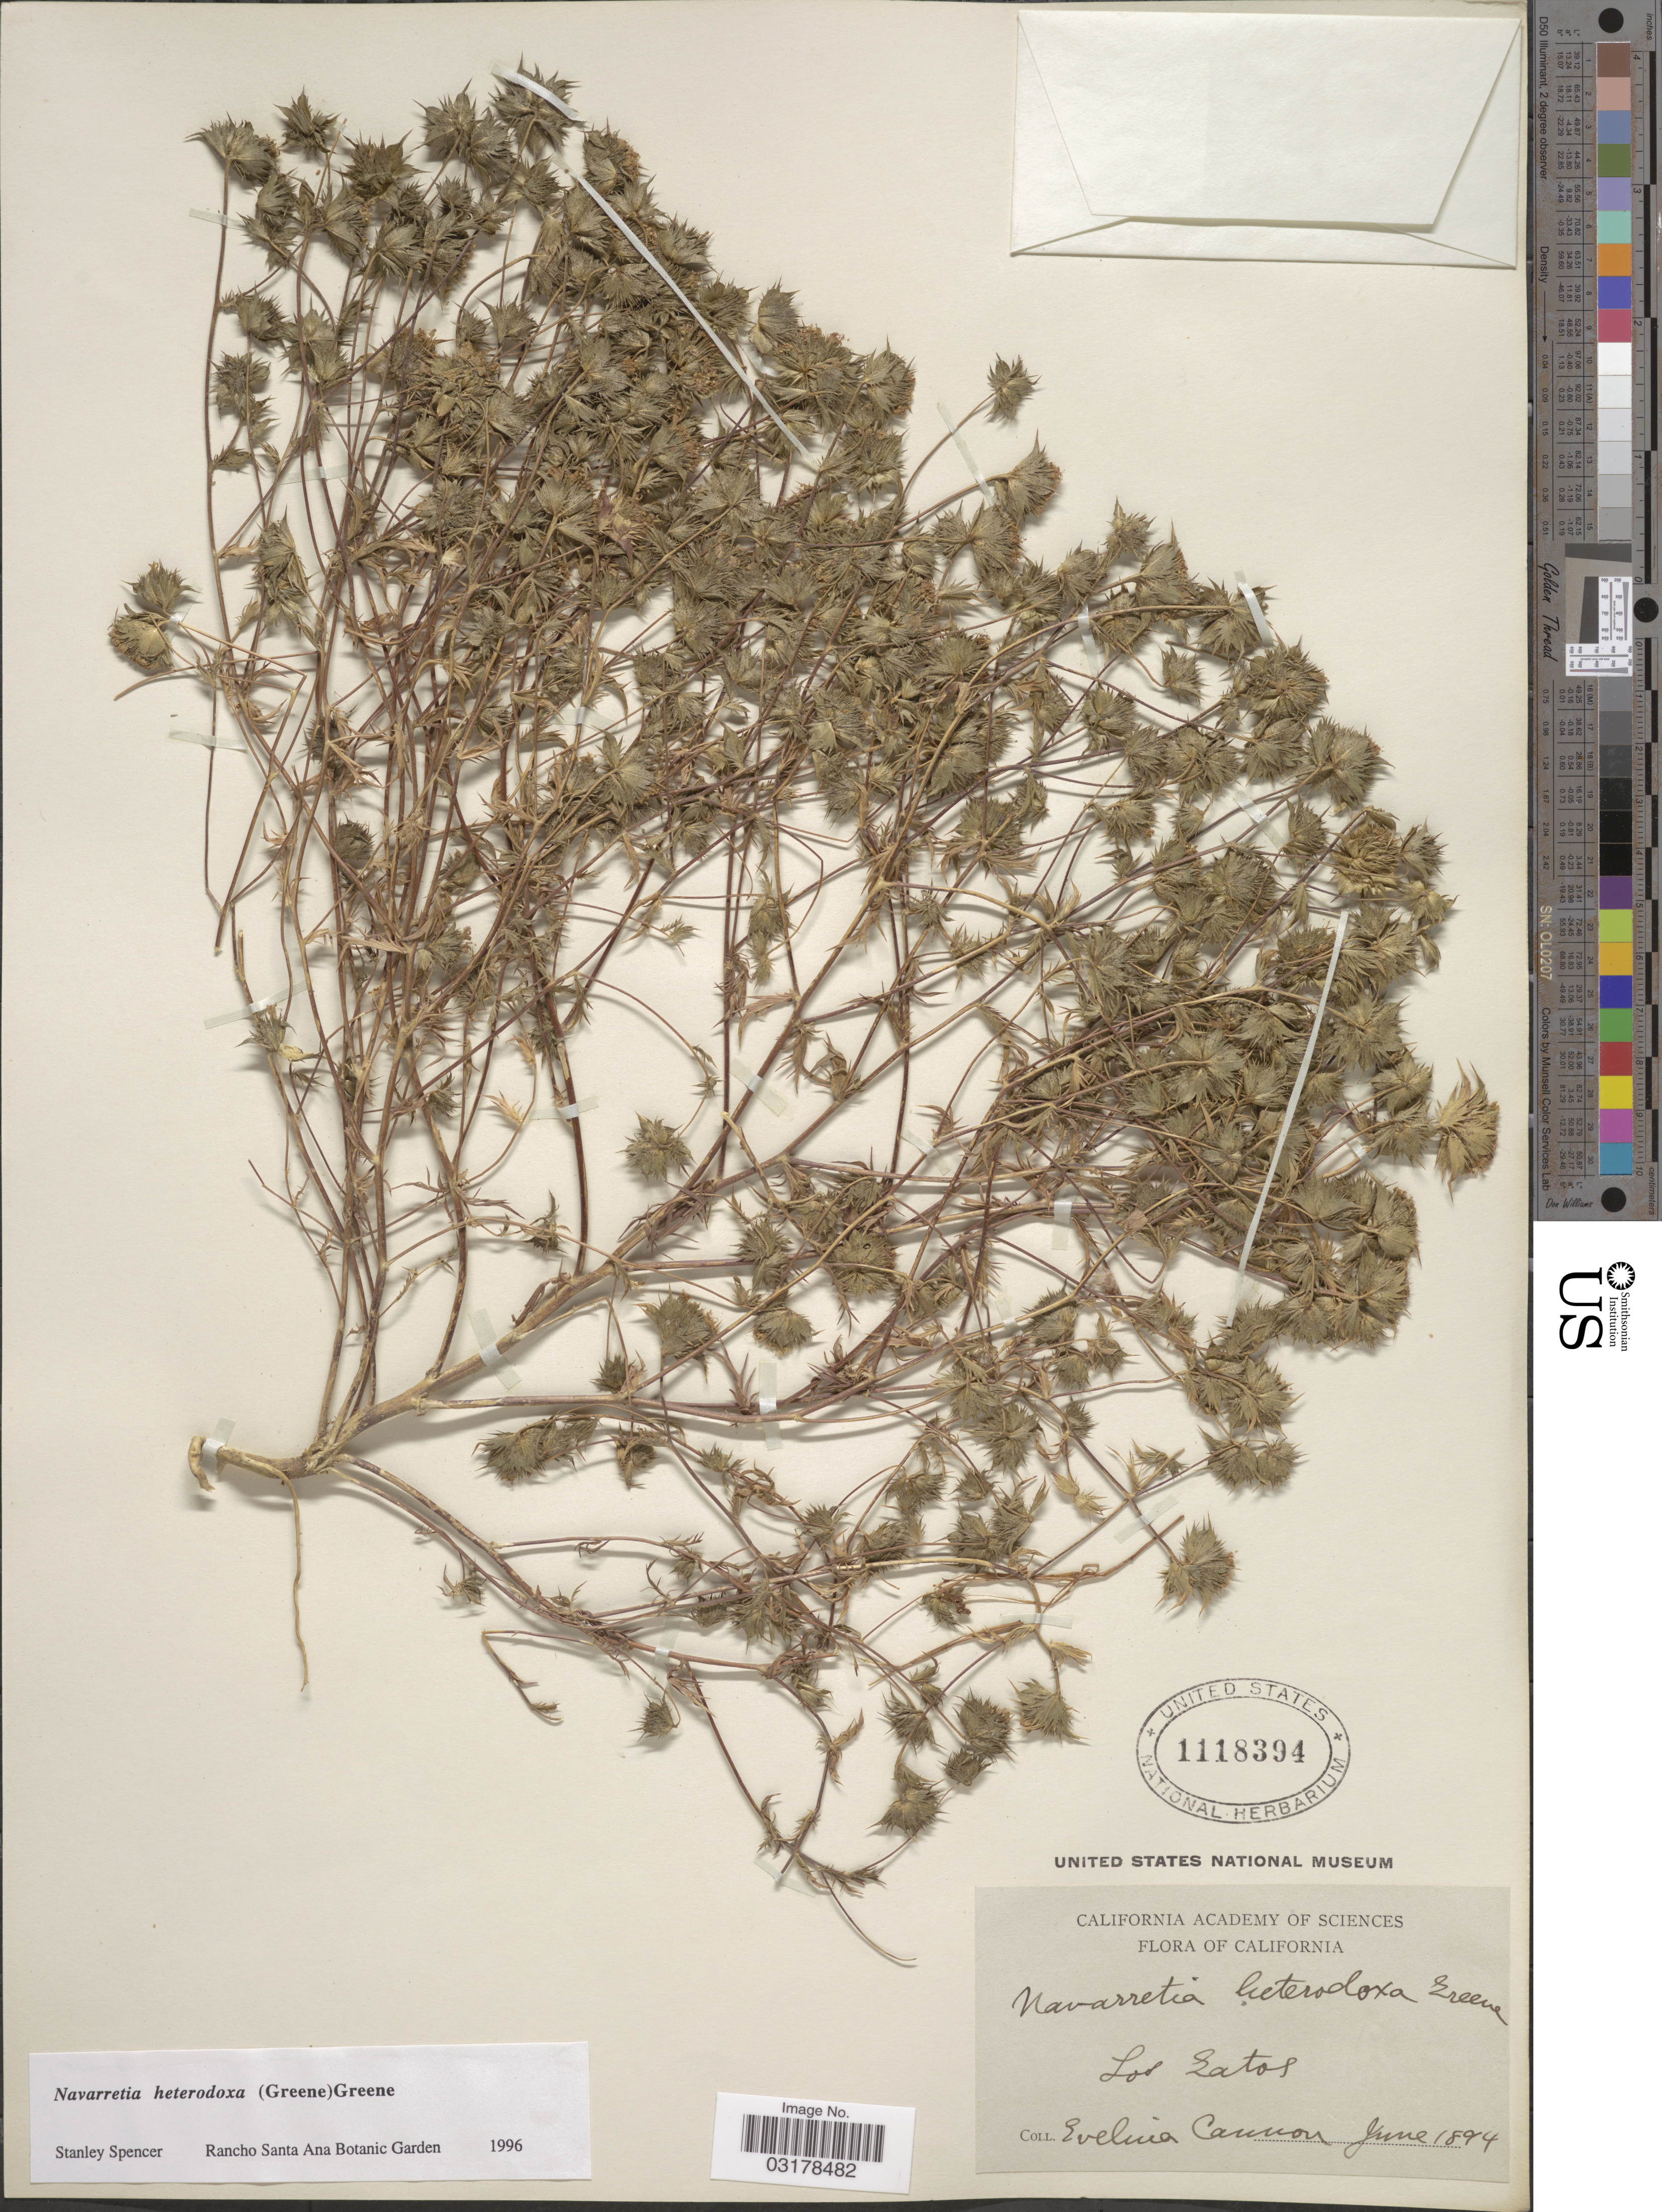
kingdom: Plantae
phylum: Tracheophyta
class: Magnoliopsida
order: Ericales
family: Polemoniaceae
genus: Navarretia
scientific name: Navarretia heterodoxa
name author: (S.W. Greene) S.W. Greene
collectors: E. Cannon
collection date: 1894-06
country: United States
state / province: California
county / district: Santa Clara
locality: Los Gatos.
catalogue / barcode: US 1118394